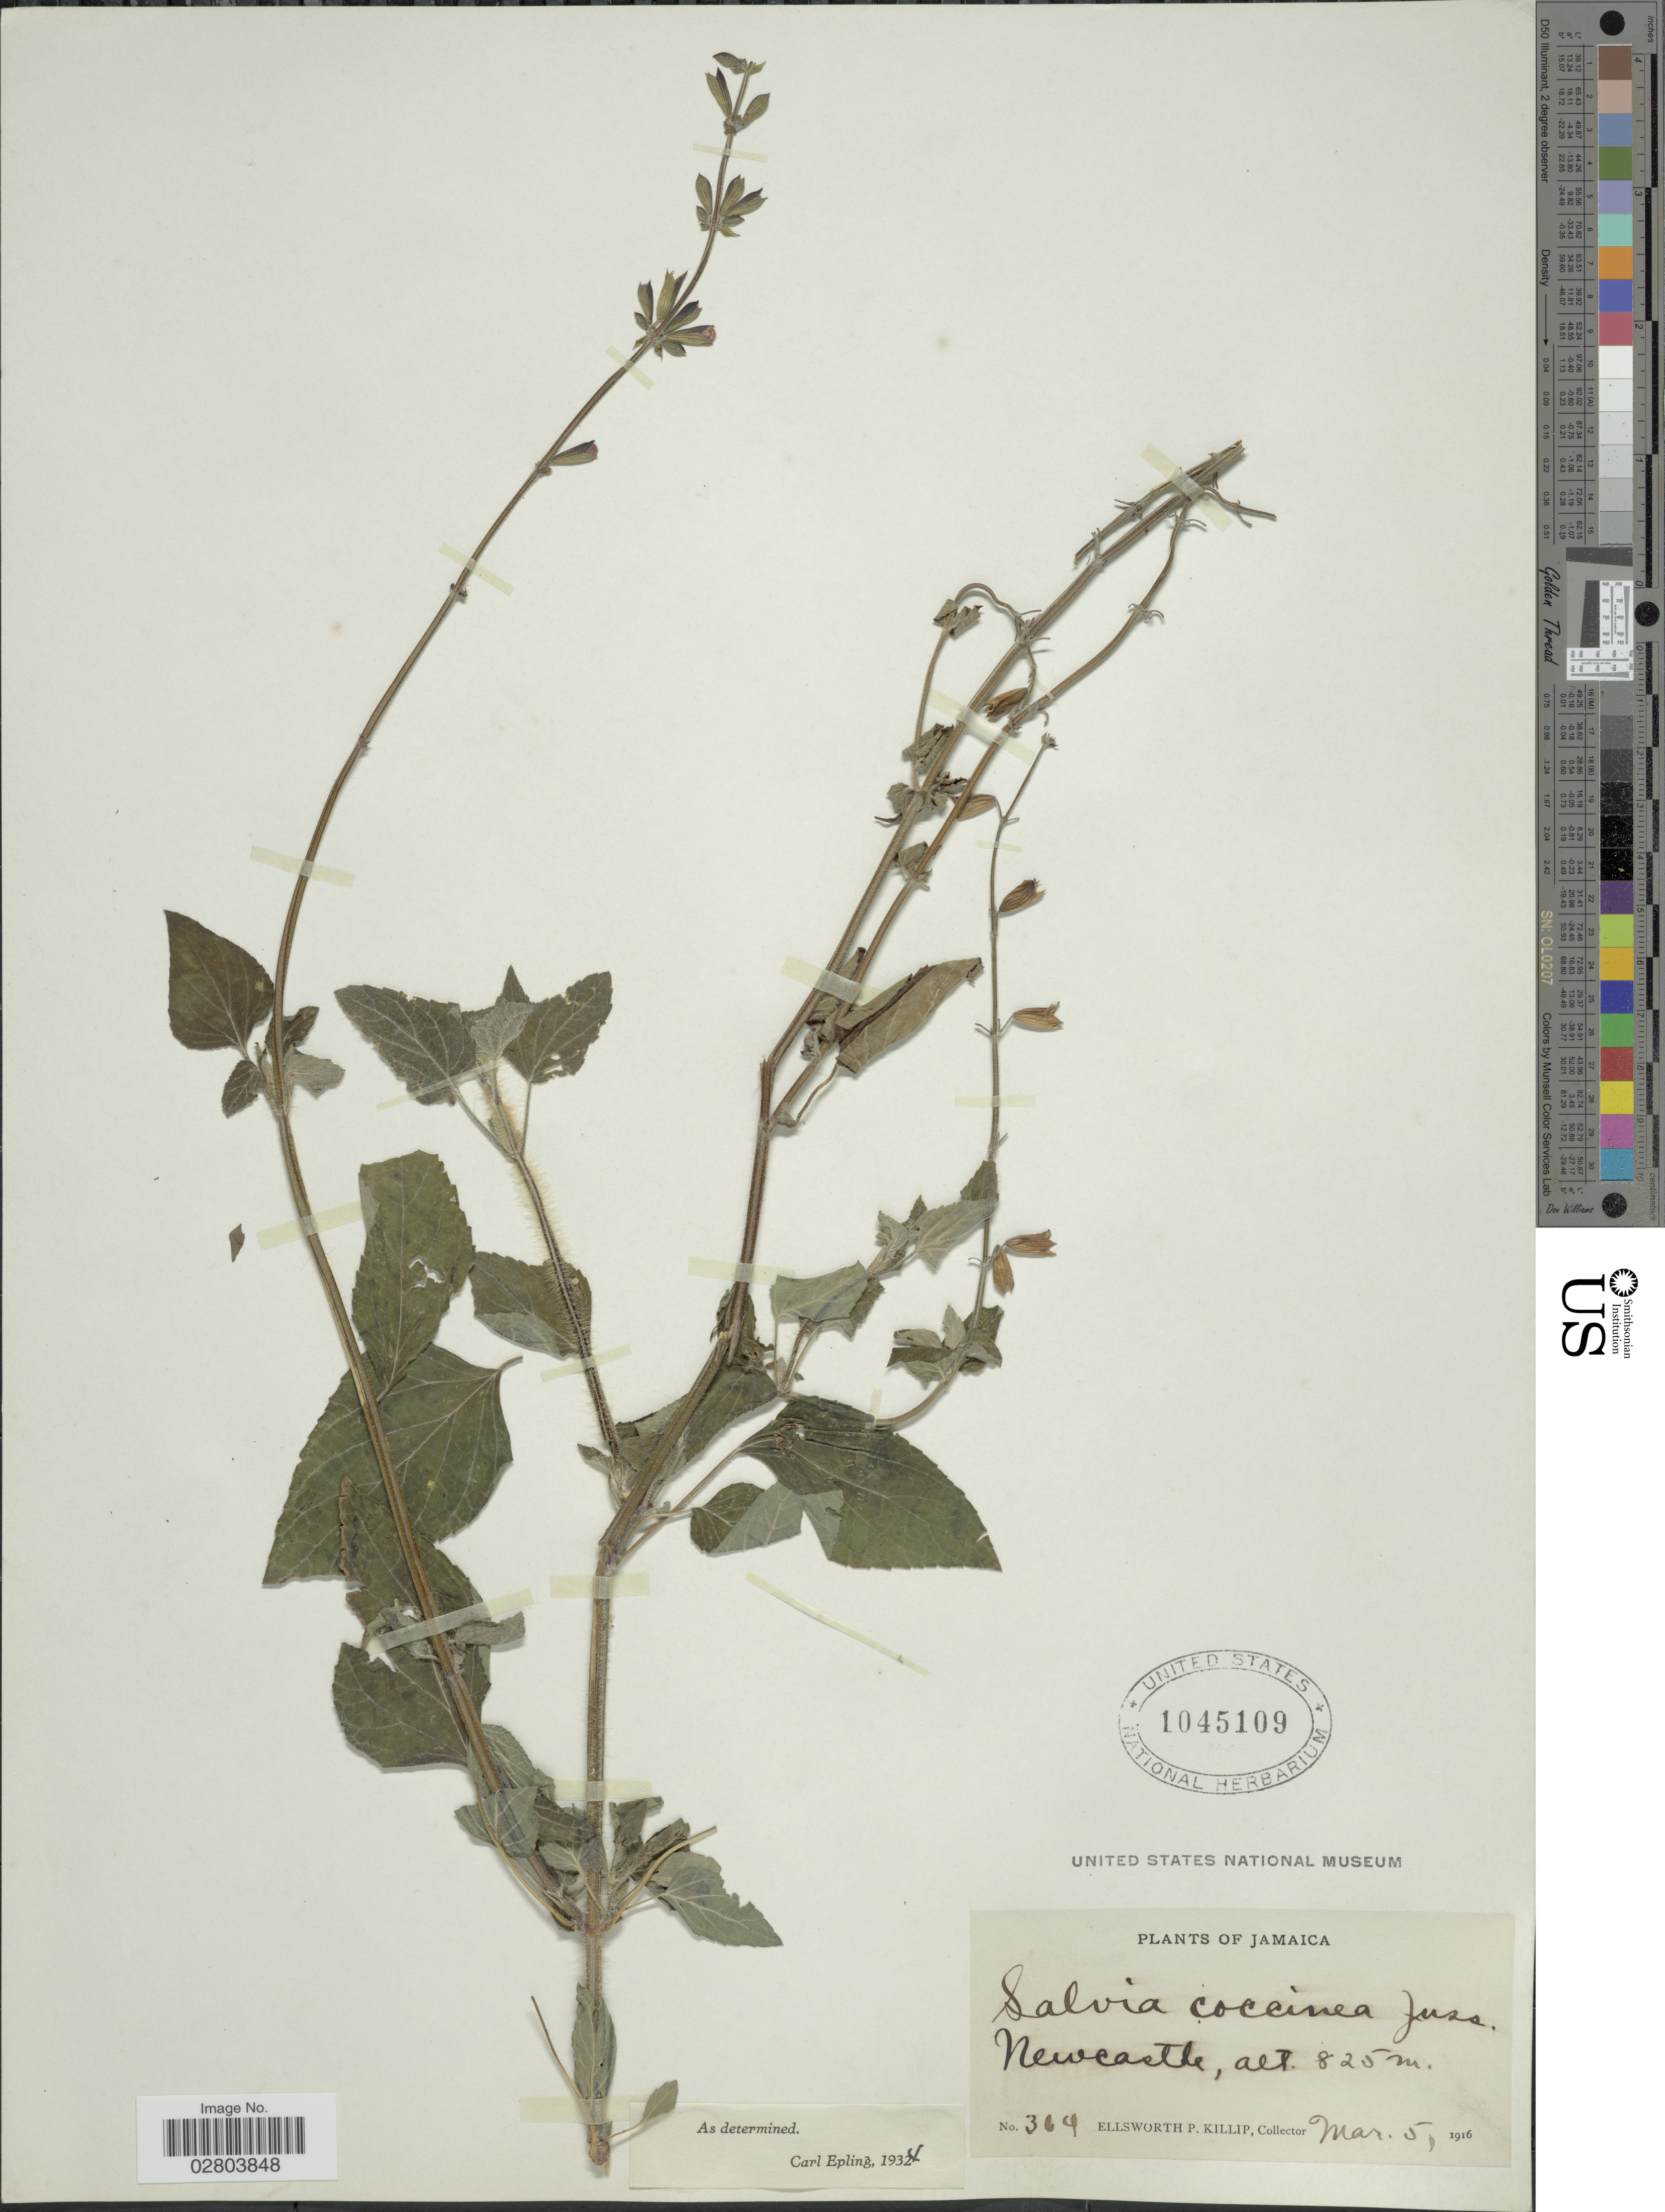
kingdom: Plantae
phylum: Tracheophyta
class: Magnoliopsida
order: Lamiales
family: Lamiaceae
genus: Salvia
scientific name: Salvia coccinea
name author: Etlinger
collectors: E. P. Killip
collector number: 364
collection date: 1916-03-05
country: Jamaica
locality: Newcastle.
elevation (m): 825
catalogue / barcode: US 1045109